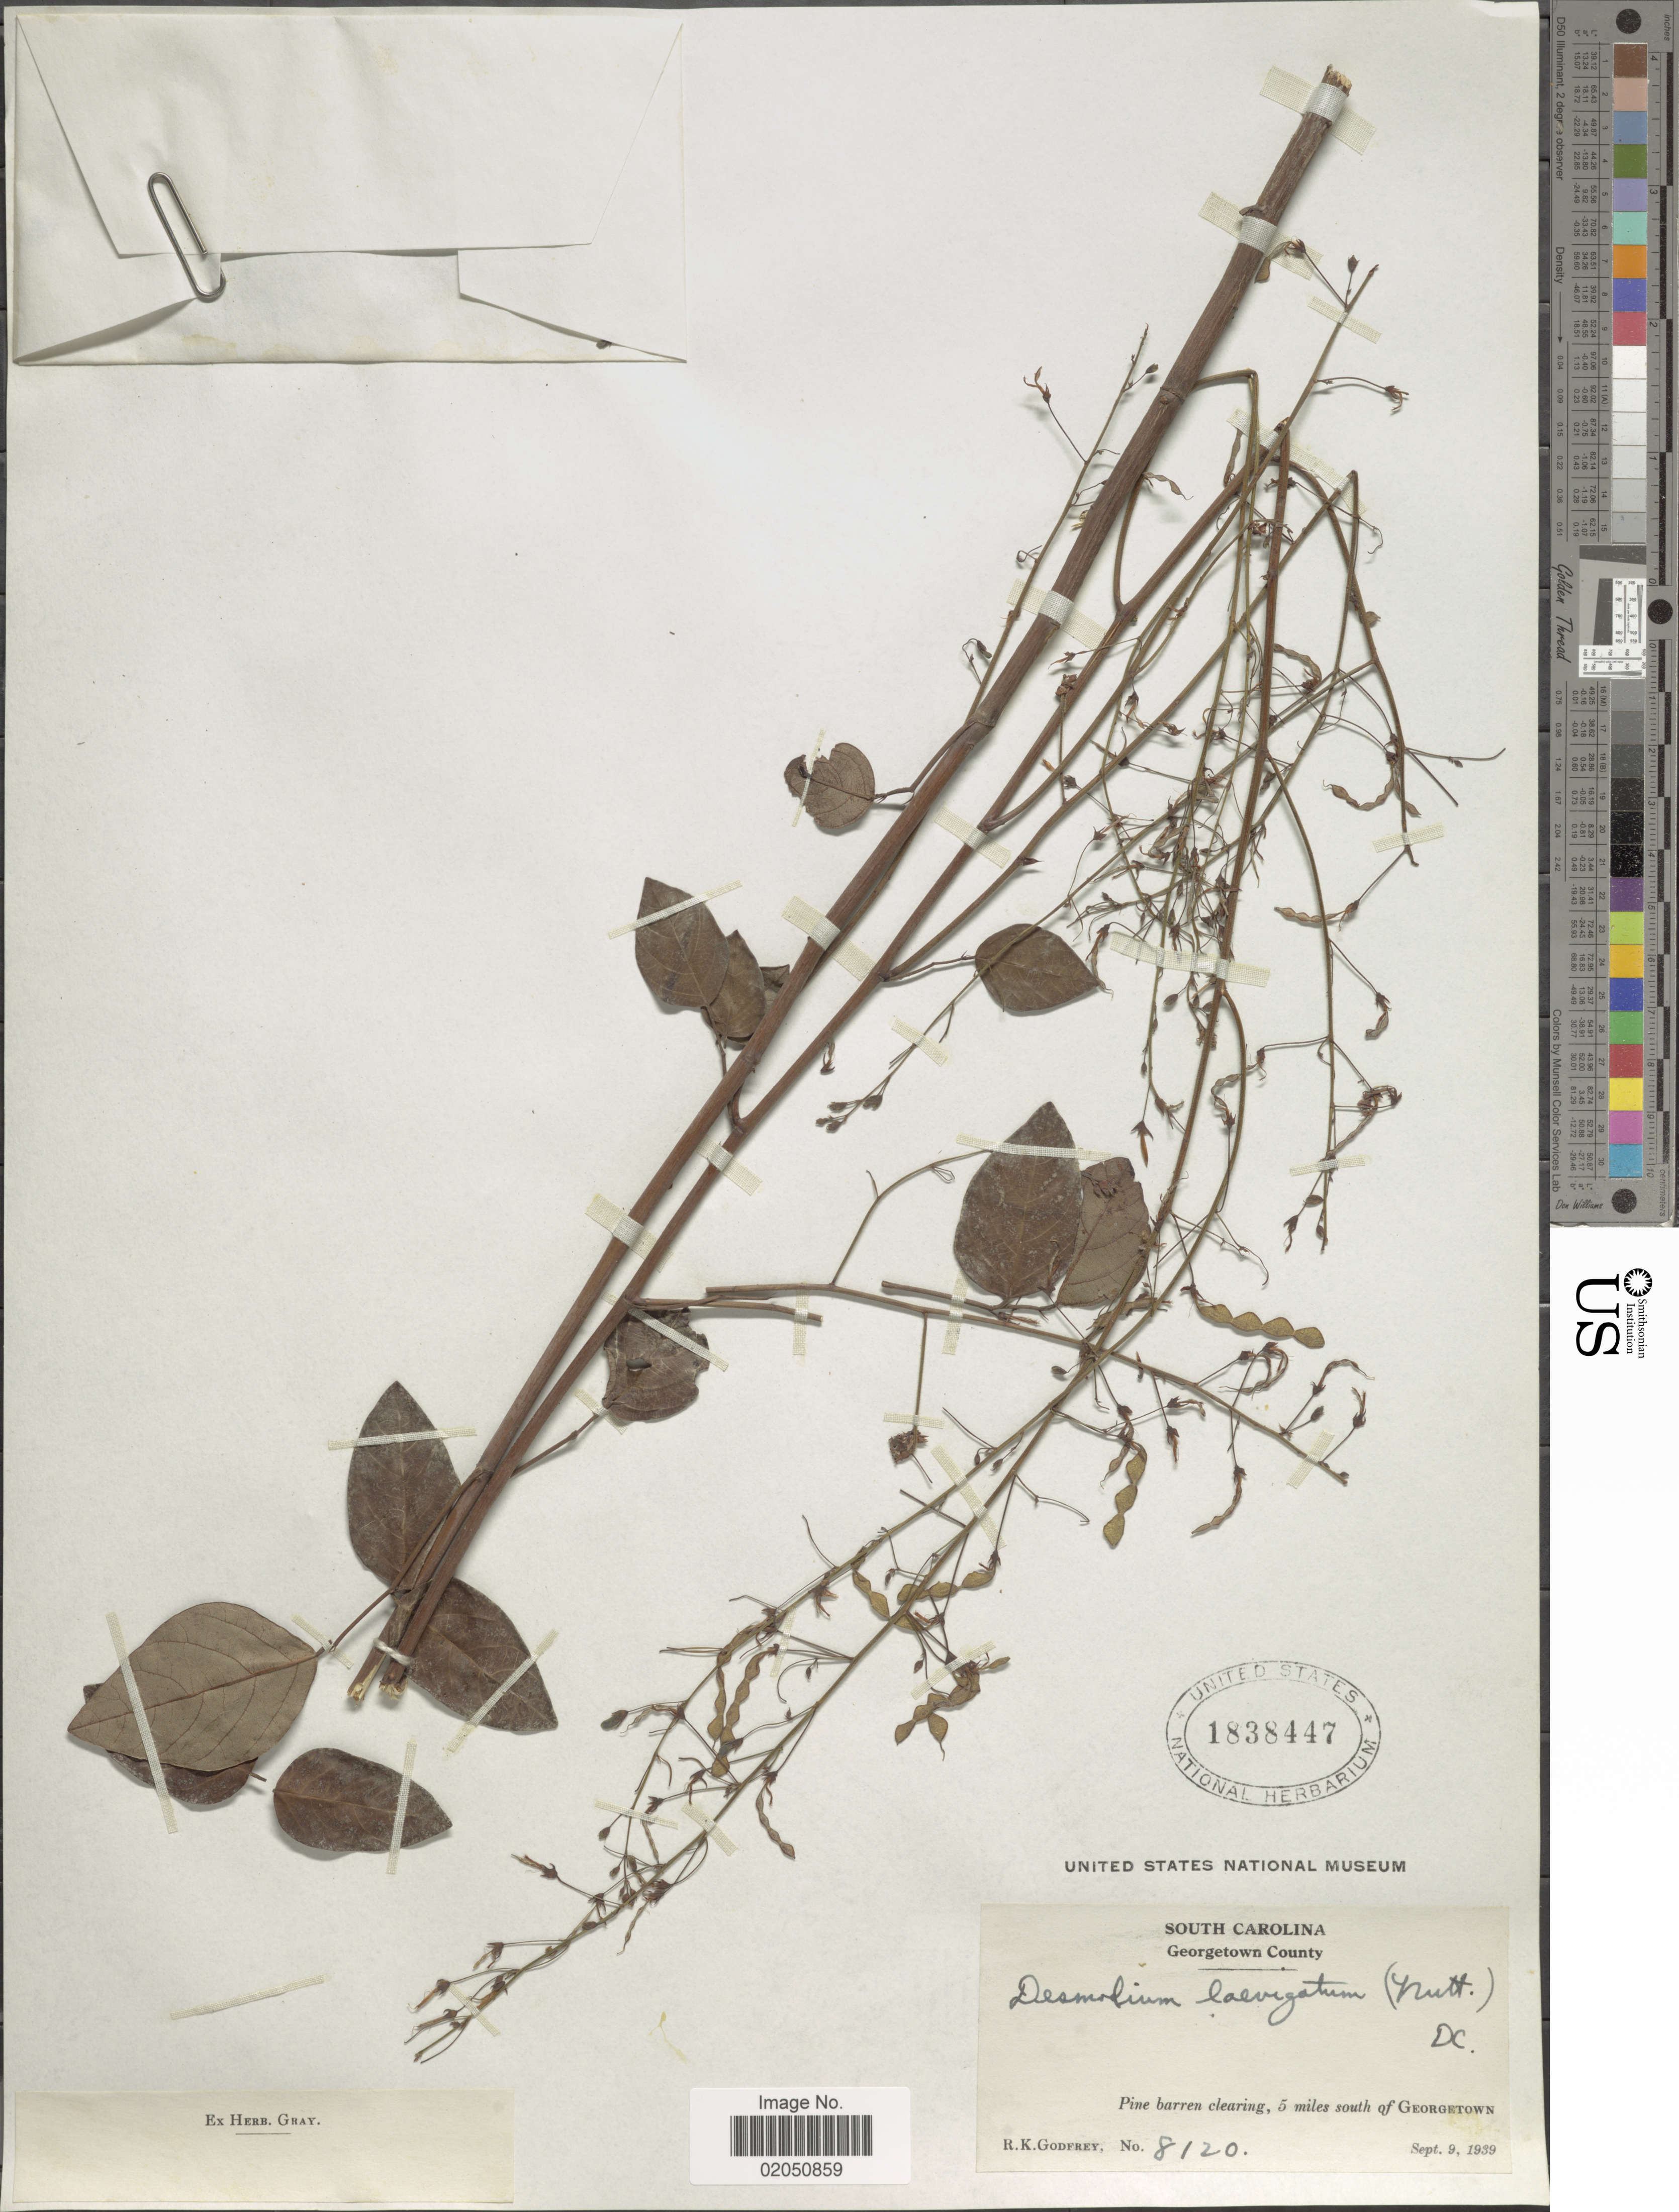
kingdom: Plantae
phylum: Tracheophyta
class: Magnoliopsida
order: Fabales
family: Fabaceae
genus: Desmodium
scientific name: Desmodium laevigatum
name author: (Nutt.) DC.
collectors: R. K. Godfrey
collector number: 8120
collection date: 1939-09-09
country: United States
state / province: South Carolina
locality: Georgetown County, Pine barren clearing, 5 miles south of Georgetown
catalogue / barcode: US 1838447